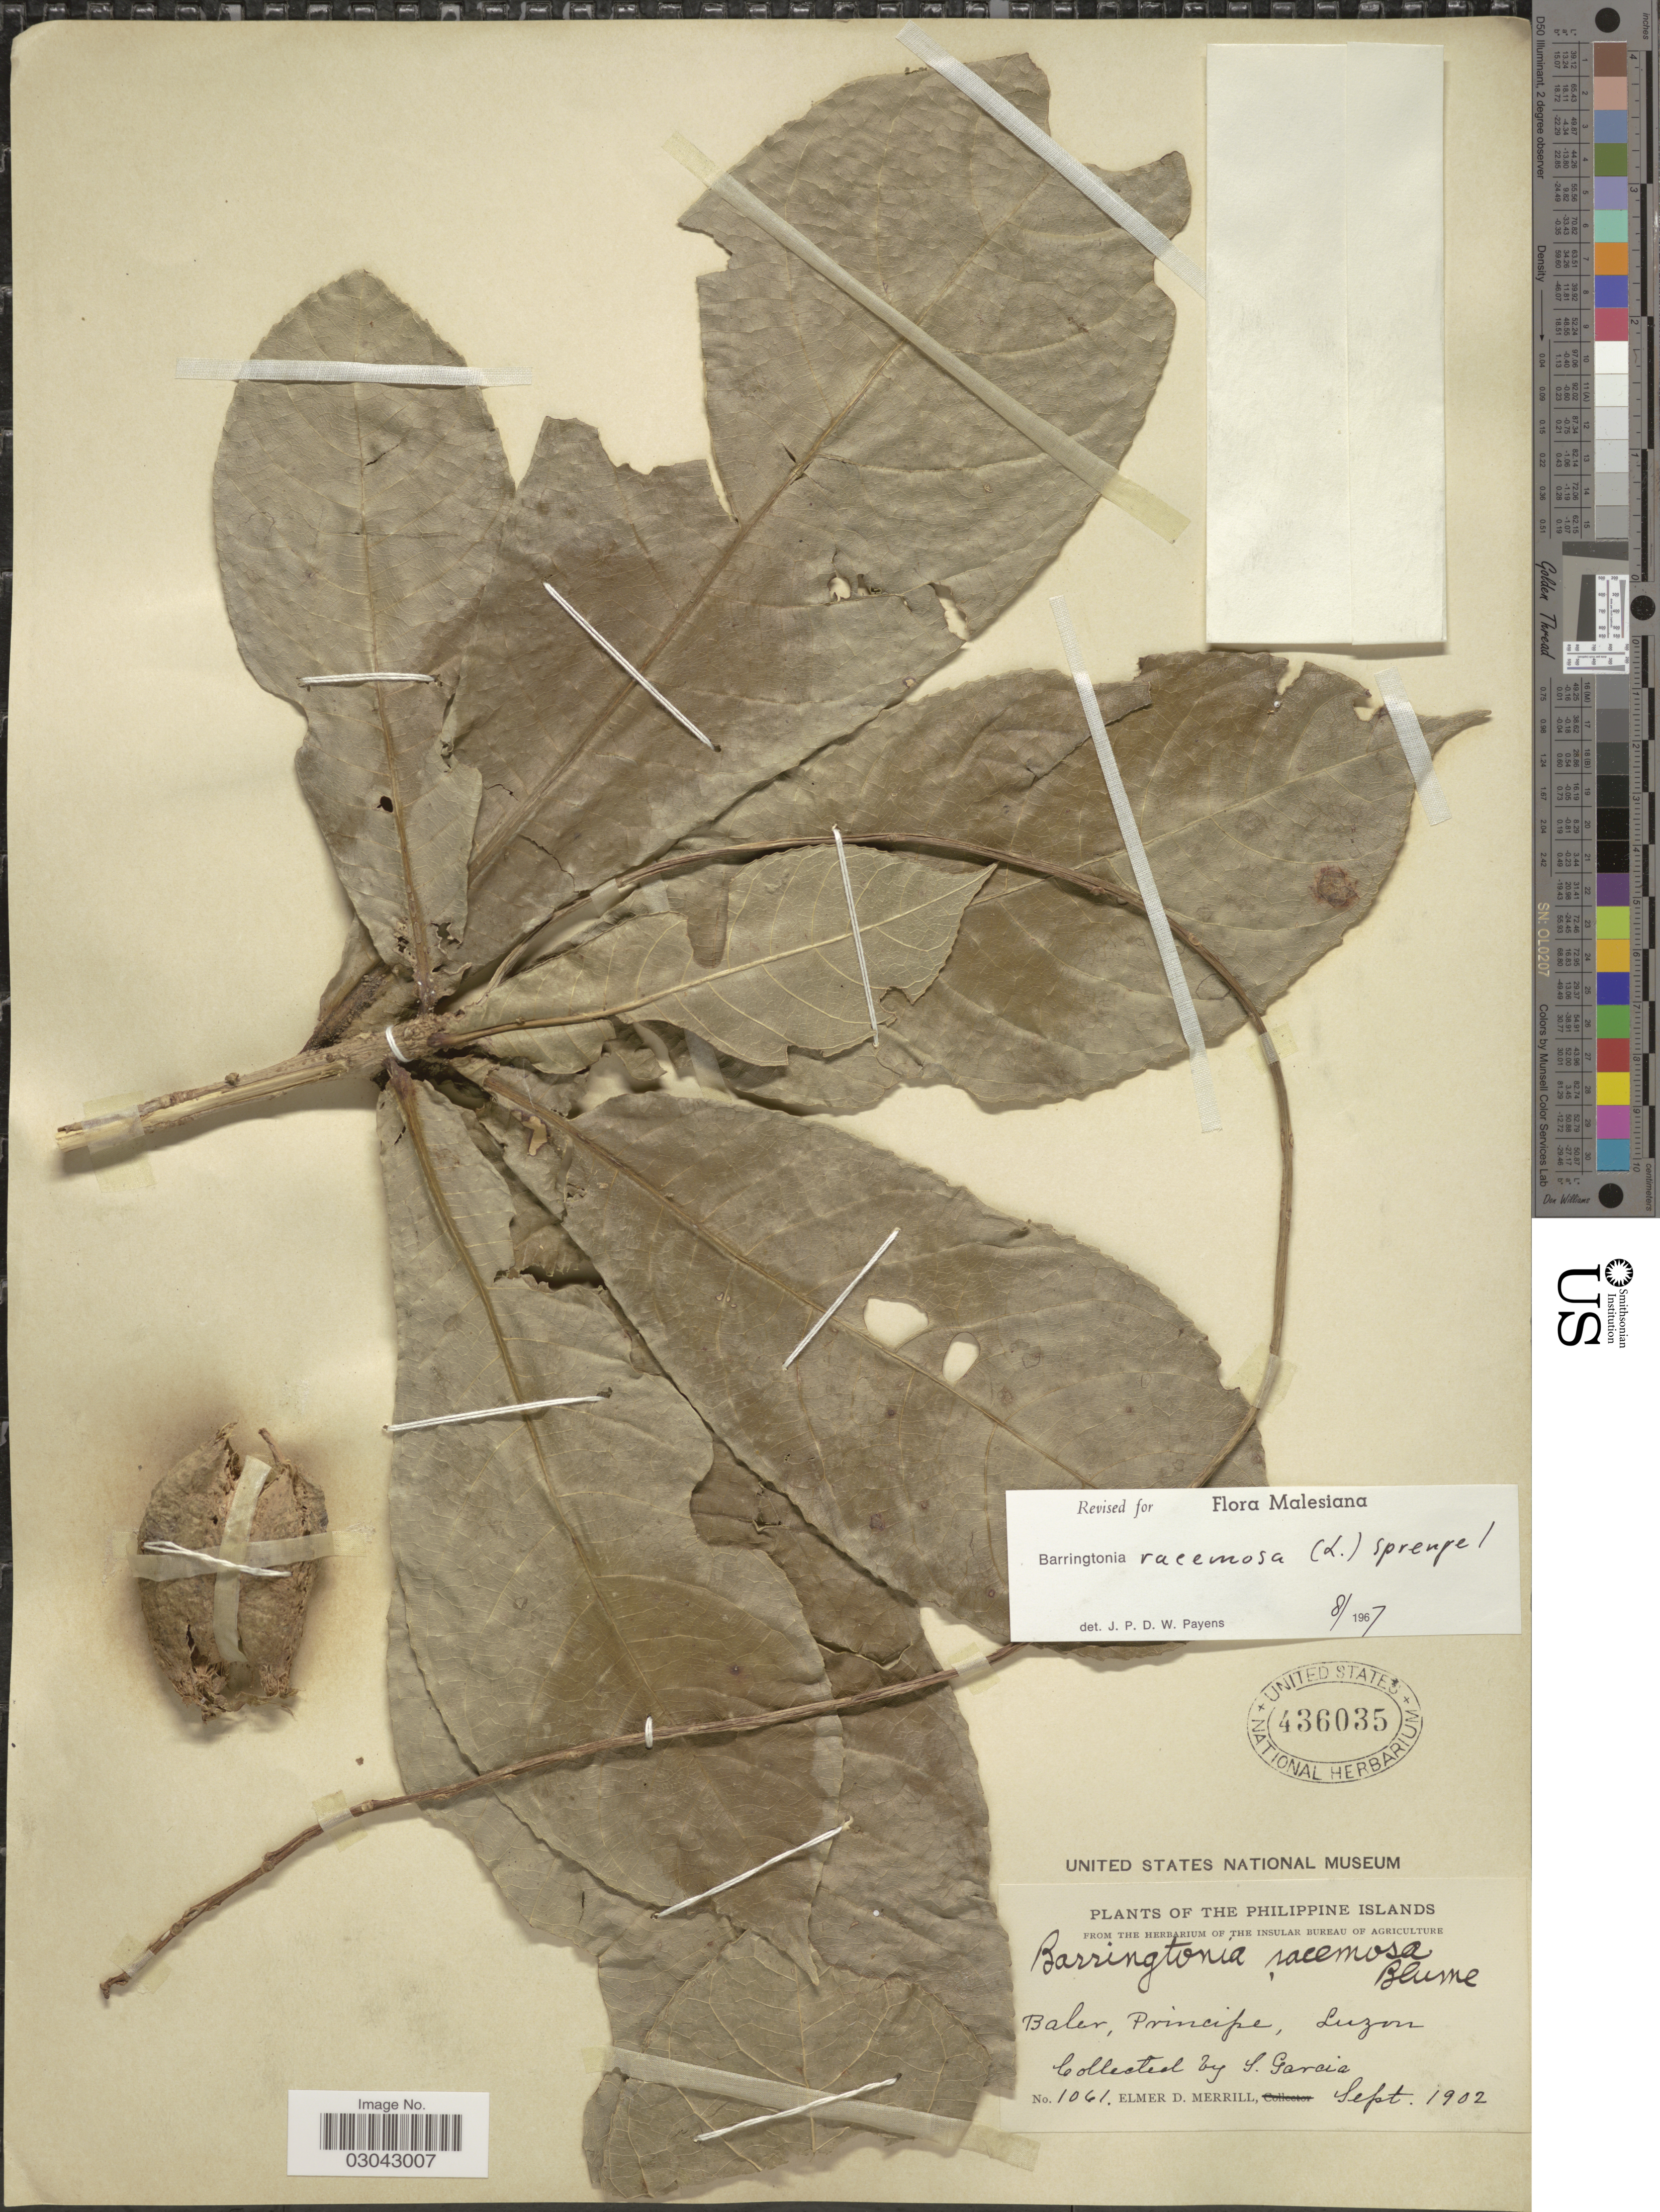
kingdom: Plantae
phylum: Tracheophyta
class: Magnoliopsida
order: Ericales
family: Lecythidaceae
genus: Barringtonia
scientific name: Barringtonia racemosa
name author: (L.) Spreng.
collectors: S. Garcia & E. D. Merrill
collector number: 1061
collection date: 1902-09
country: Philippines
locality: Baler, Principe, Luzon.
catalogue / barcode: US 436035